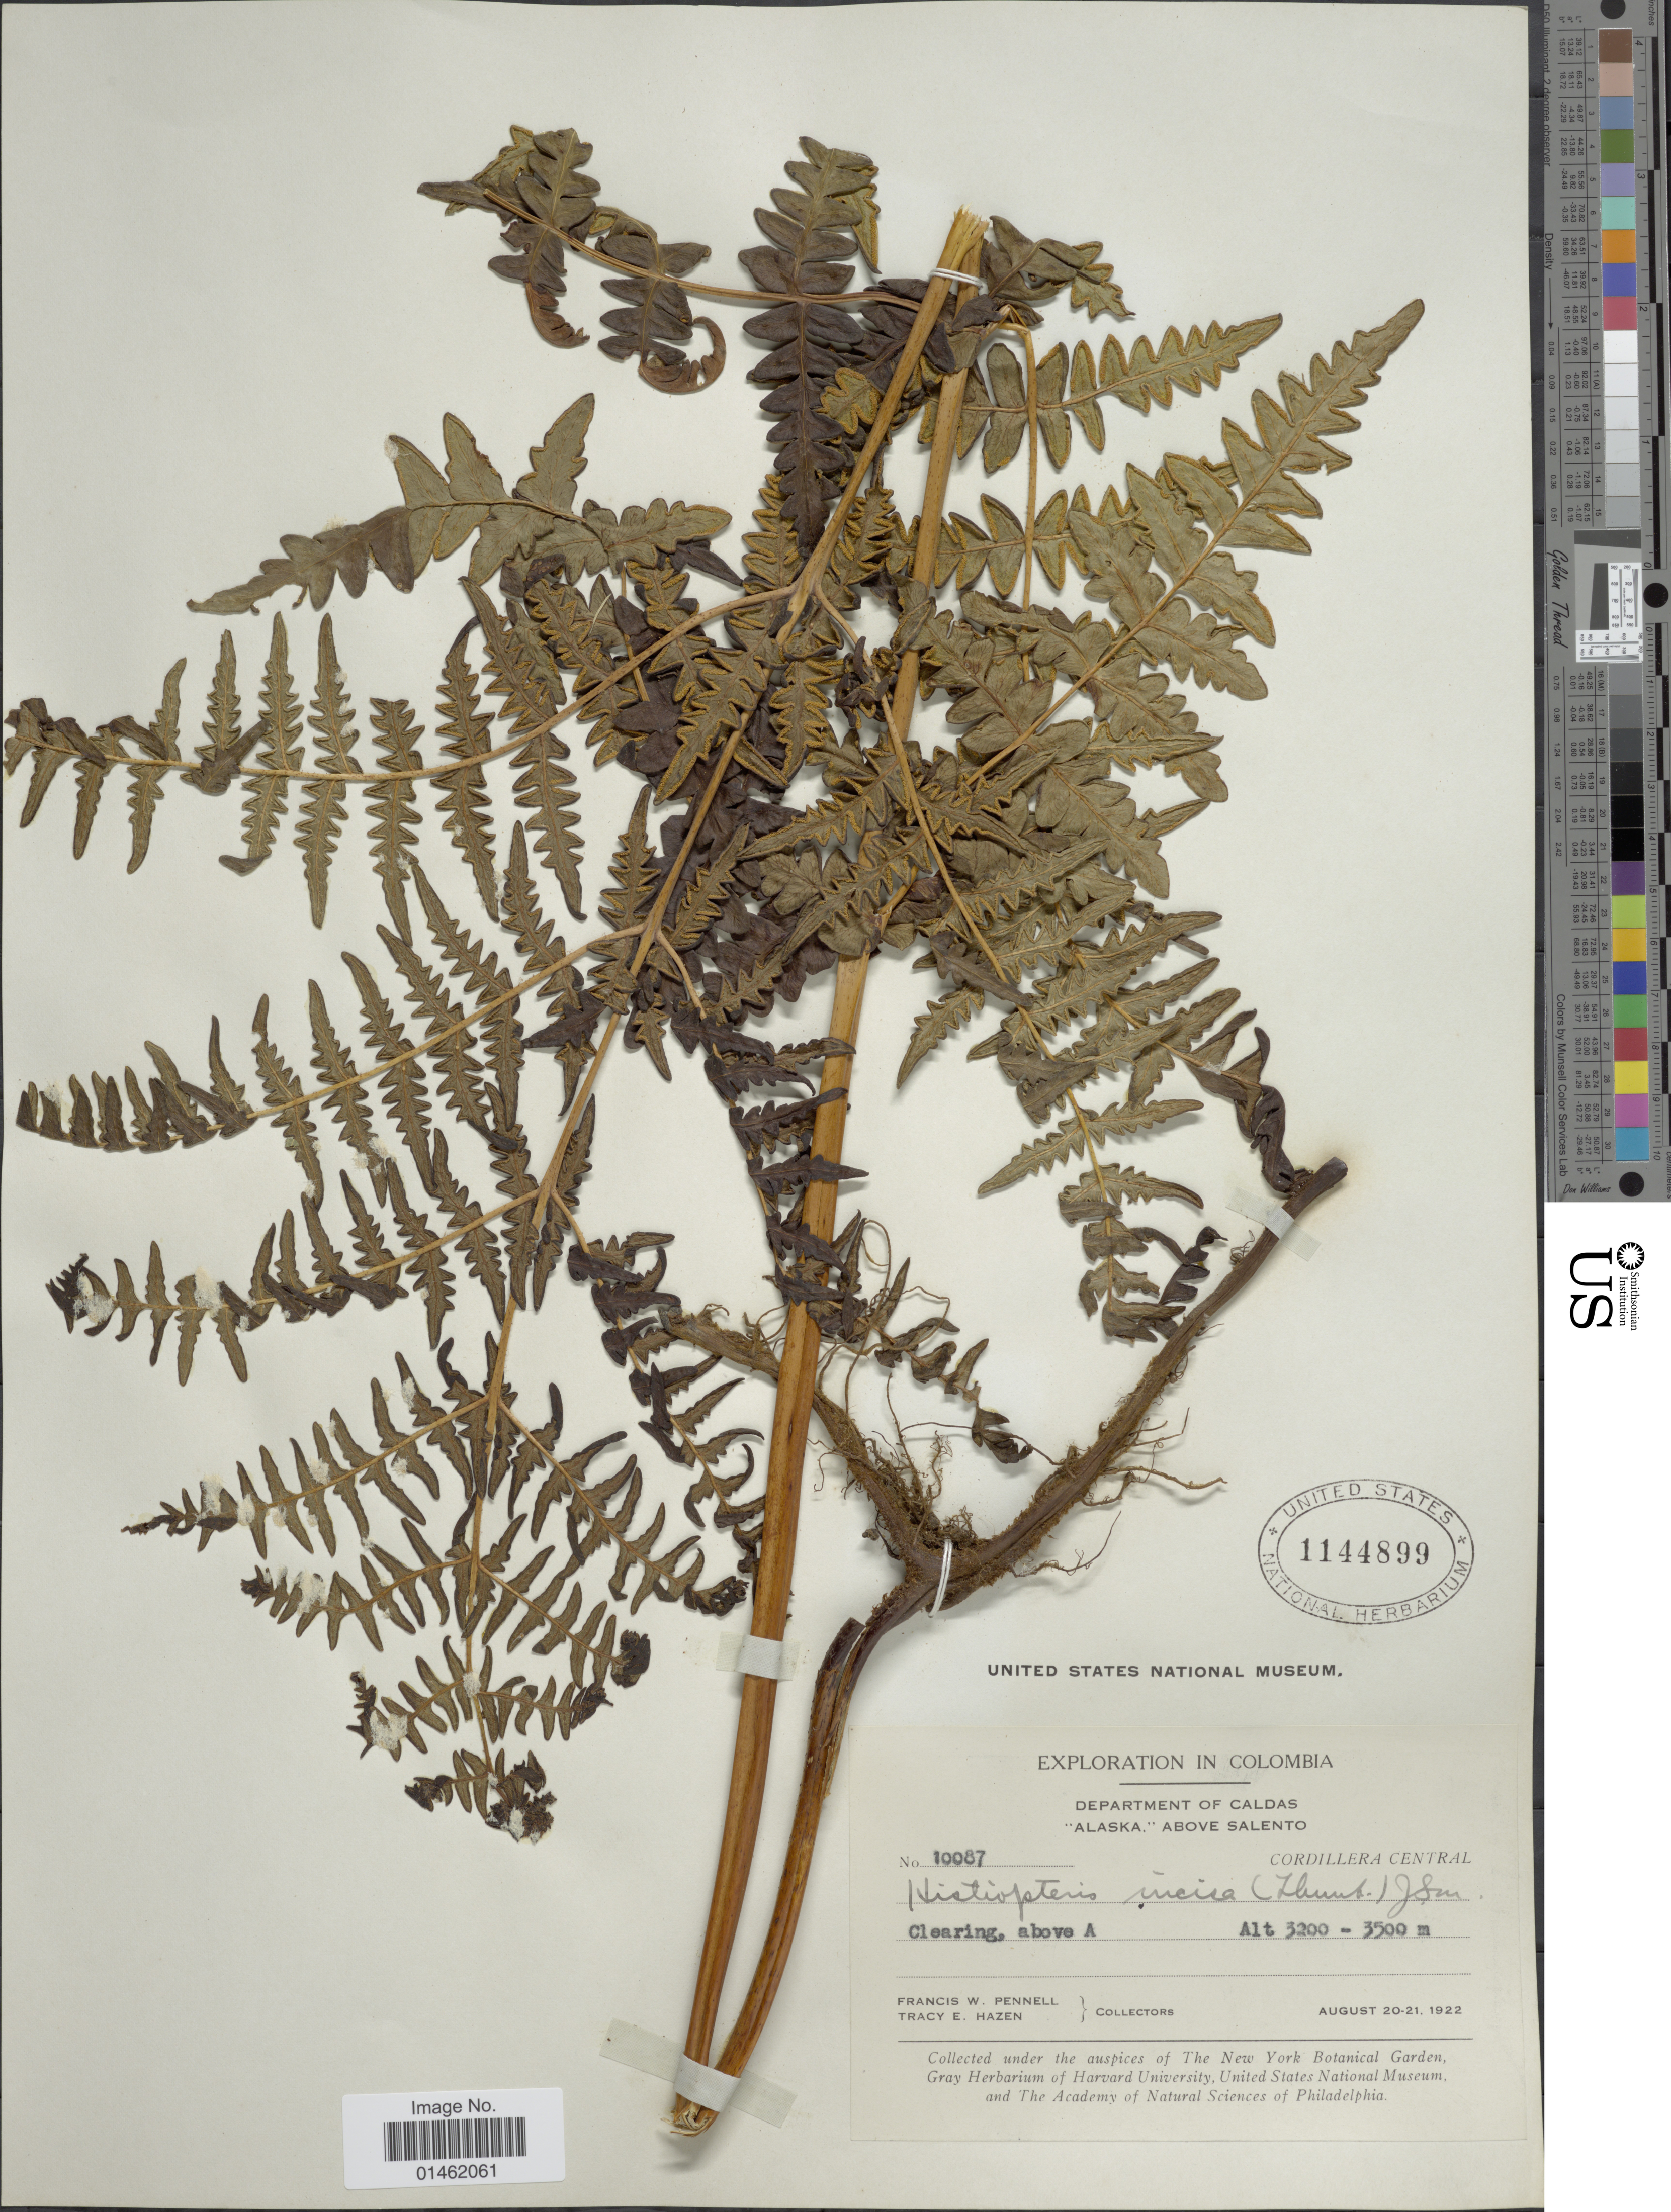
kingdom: Plantae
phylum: Tracheophyta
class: Polypodiopsida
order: Polypodiales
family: Dennstaedtiaceae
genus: Histiopteris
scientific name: Histiopteris incisa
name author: (Thunb.) J. Sm.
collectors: F. W. Pennell & T. E. Hazen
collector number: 10087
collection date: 1922-08-20/1922-08-21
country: Colombia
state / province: Caldas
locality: Department of Caldas, Alaska above Salento, Cordillera central Clearing above A.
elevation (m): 3200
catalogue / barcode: US 1144899